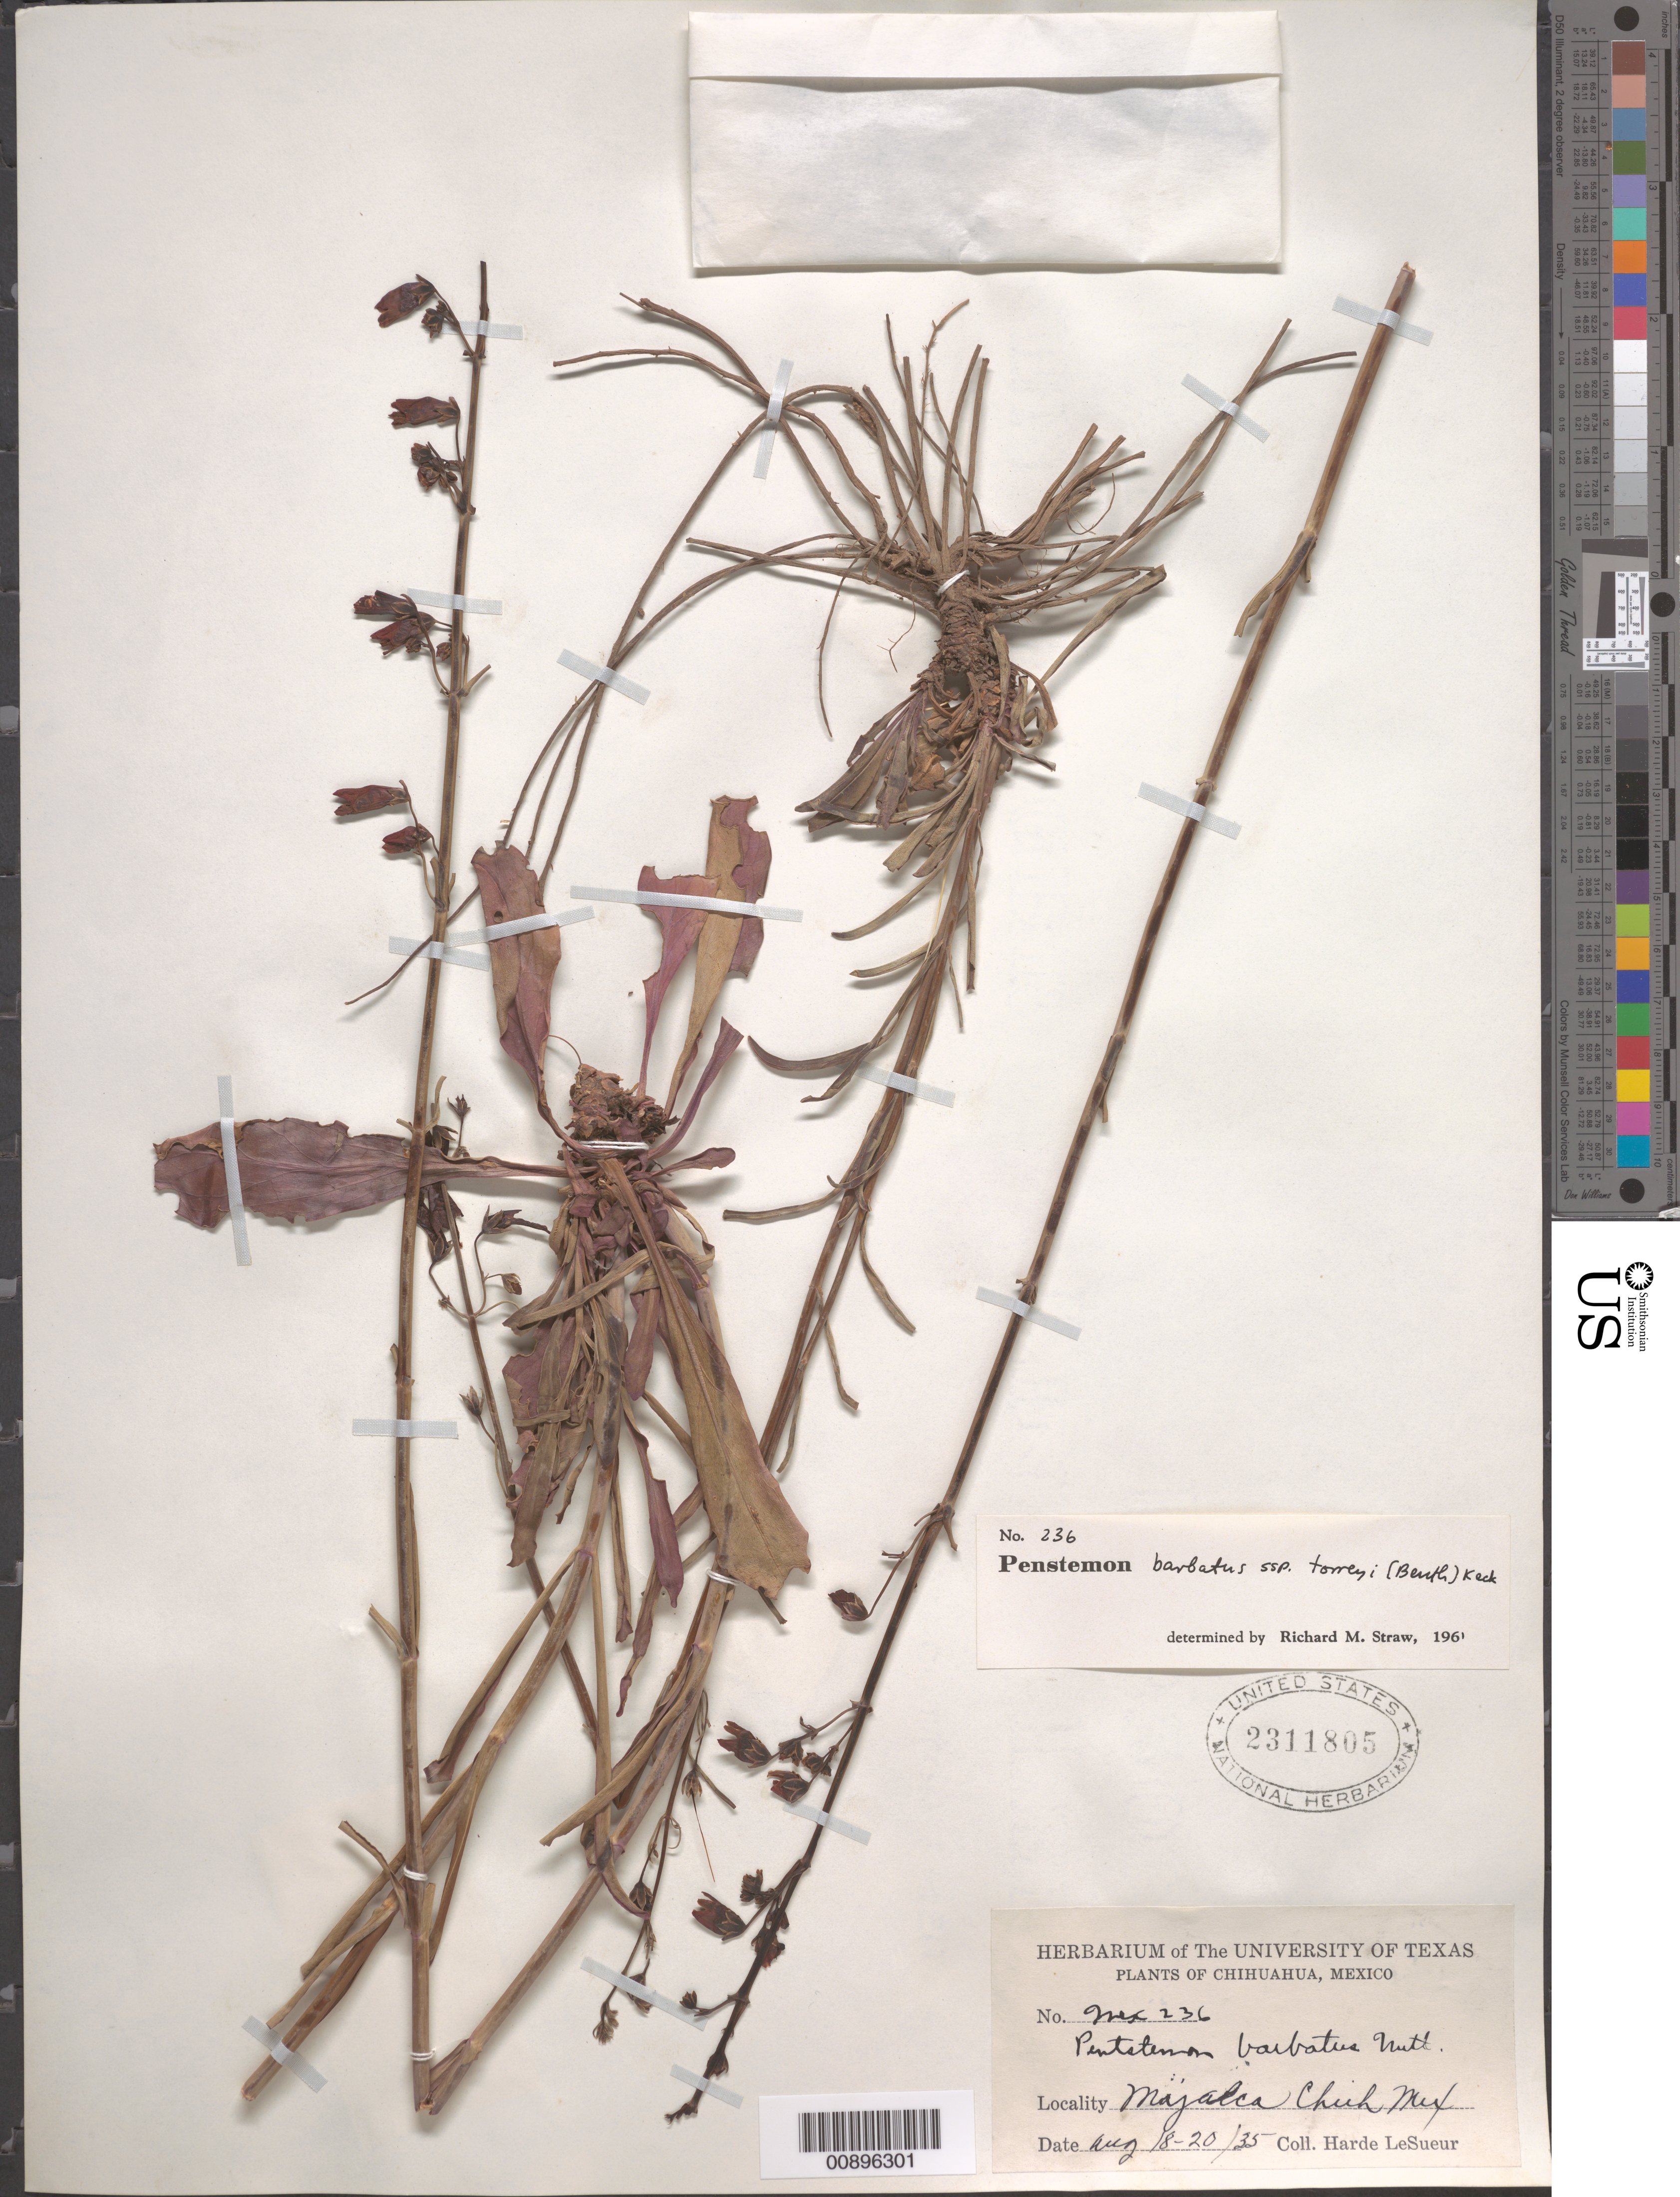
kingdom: Plantae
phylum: Tracheophyta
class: Magnoliopsida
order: Lamiales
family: Plantaginaceae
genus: Penstemon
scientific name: Penstemon barbatus subsp. torreyi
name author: (Benth.) D.D. Keck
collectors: D. H. LeSueur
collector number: Mex 236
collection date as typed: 18 Aug 1935 to 20 Aug 1935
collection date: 1935-08-18/1935-08-20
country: Mexico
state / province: Chihuahua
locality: Majalca, Chihuahua.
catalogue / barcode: US 2311805